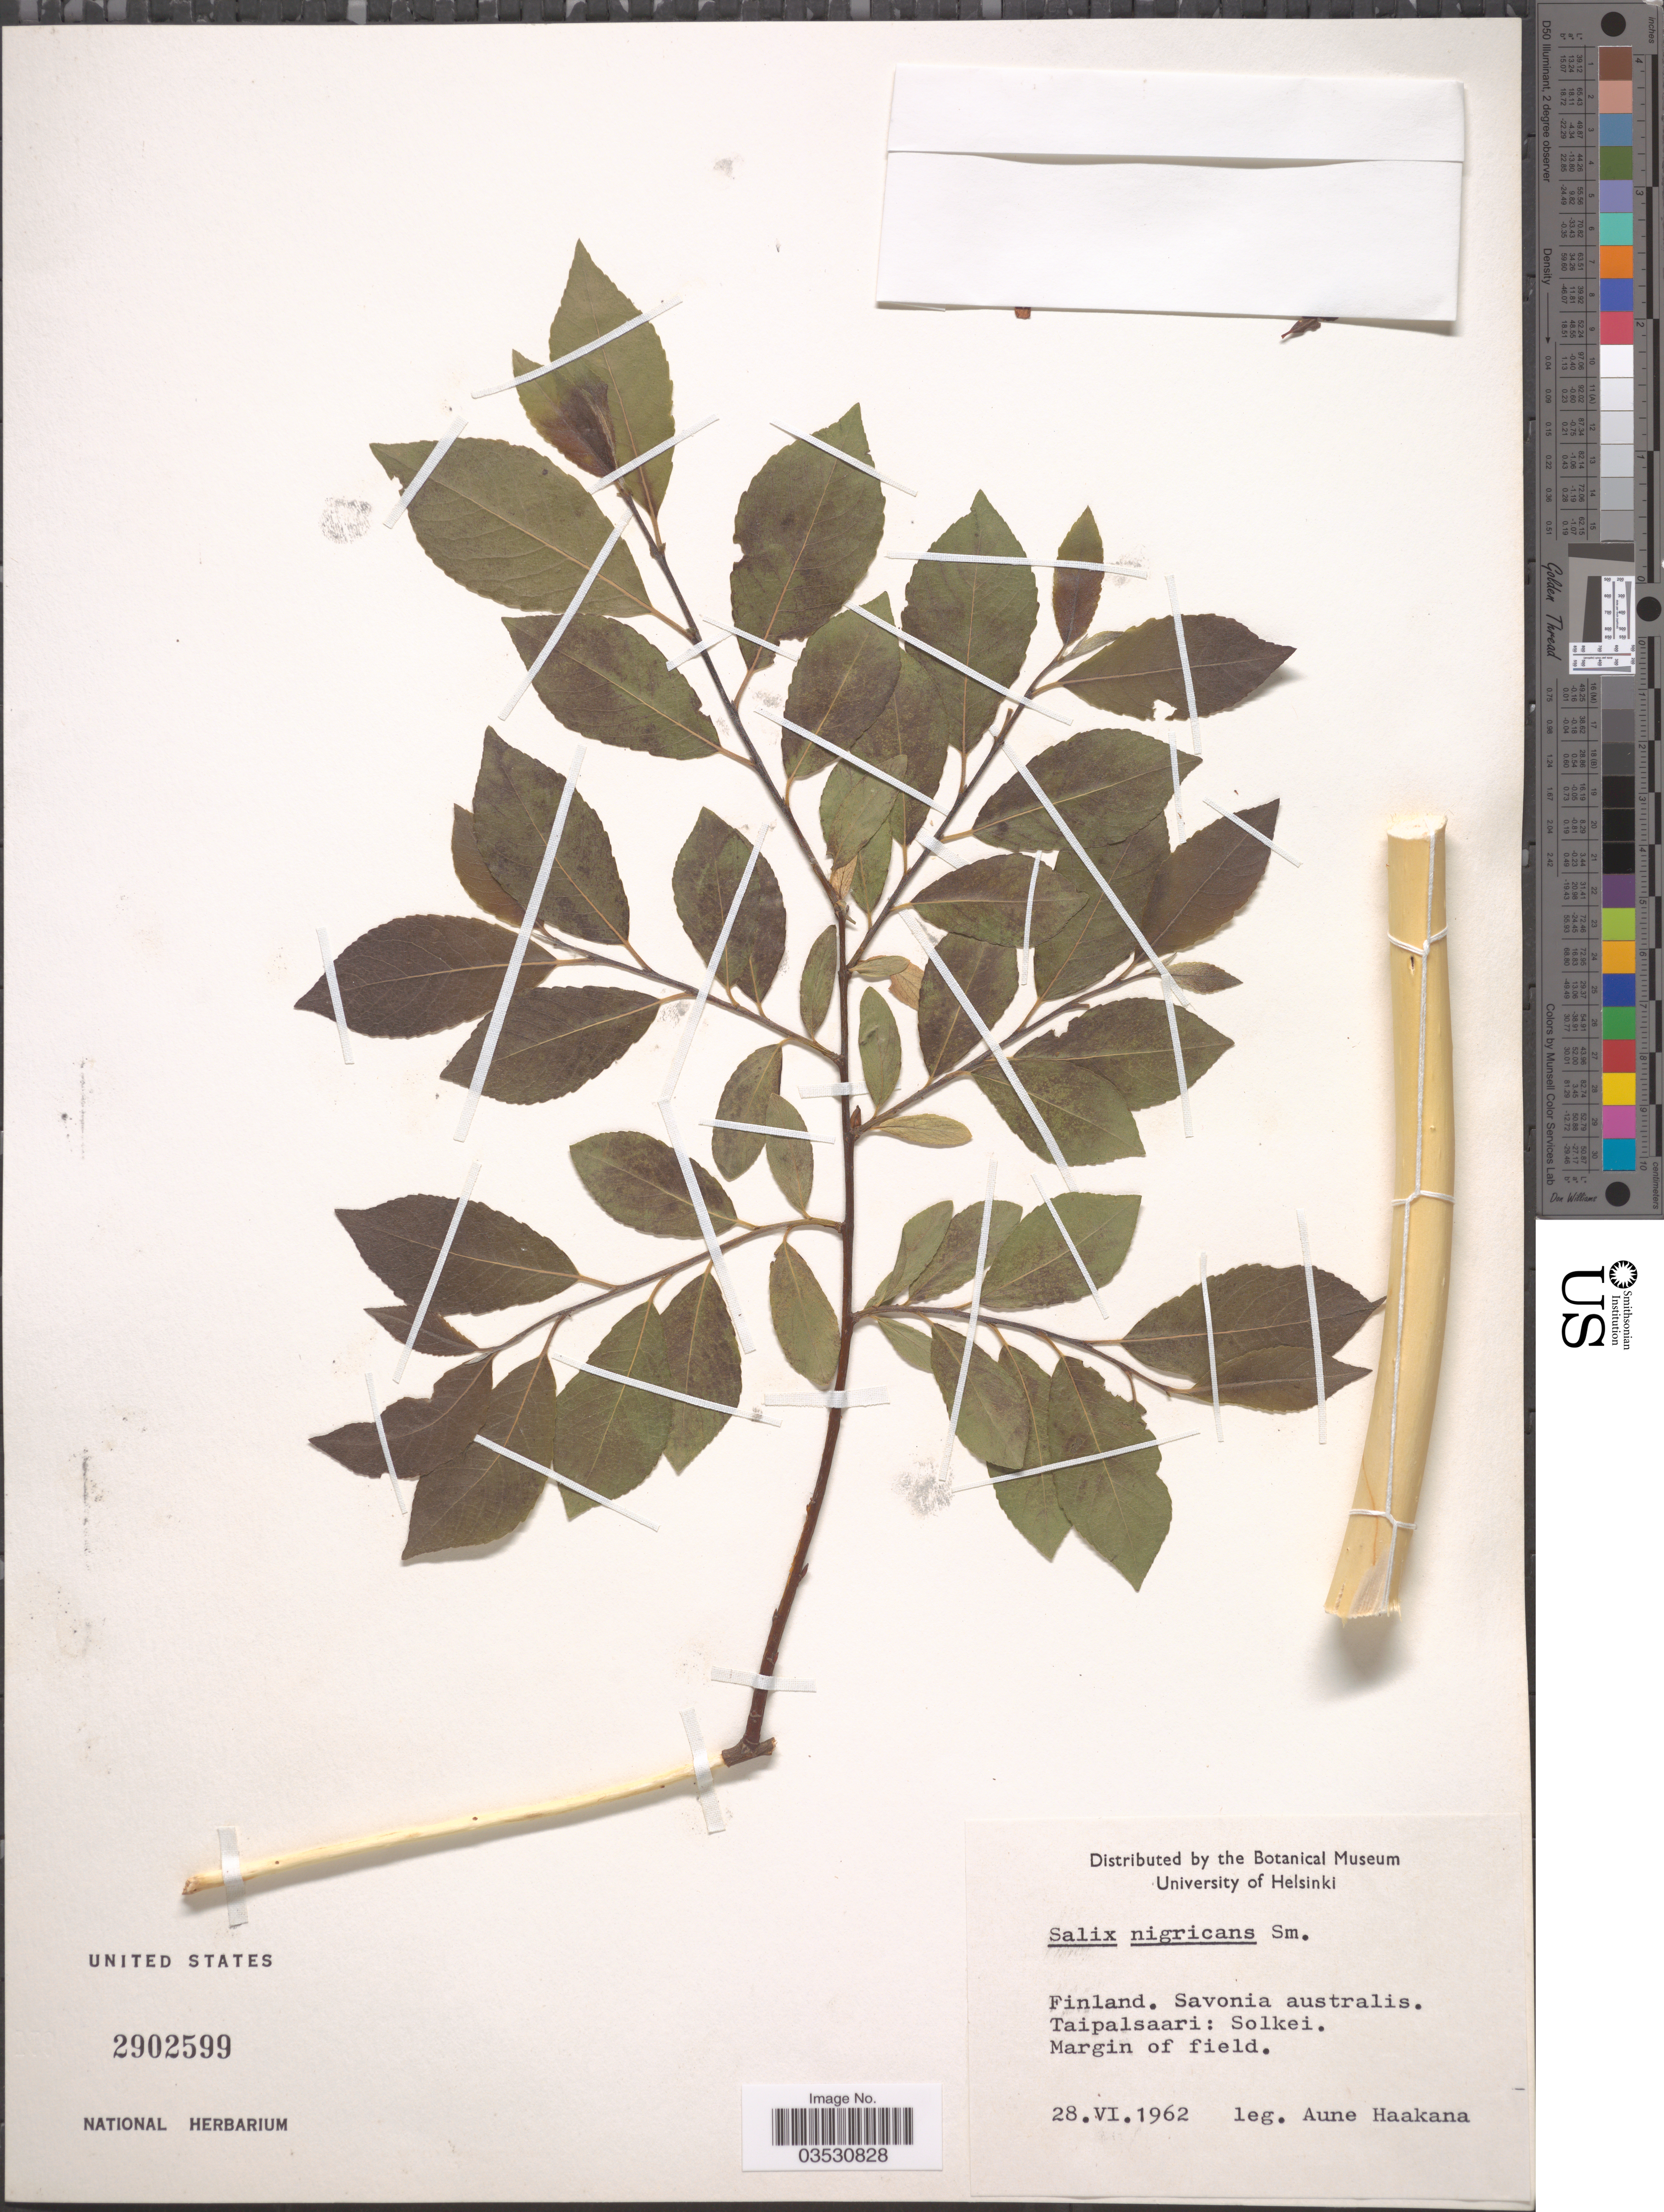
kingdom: Plantae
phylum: Tracheophyta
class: Magnoliopsida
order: Malpighiales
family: Salicaceae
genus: Salix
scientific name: Salix nigricans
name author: Sm.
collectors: A. Haakana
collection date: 1962-06-28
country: Finland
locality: Savonia australis. Taipalsaari: Solkei. Margin of field.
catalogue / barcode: US 2902599